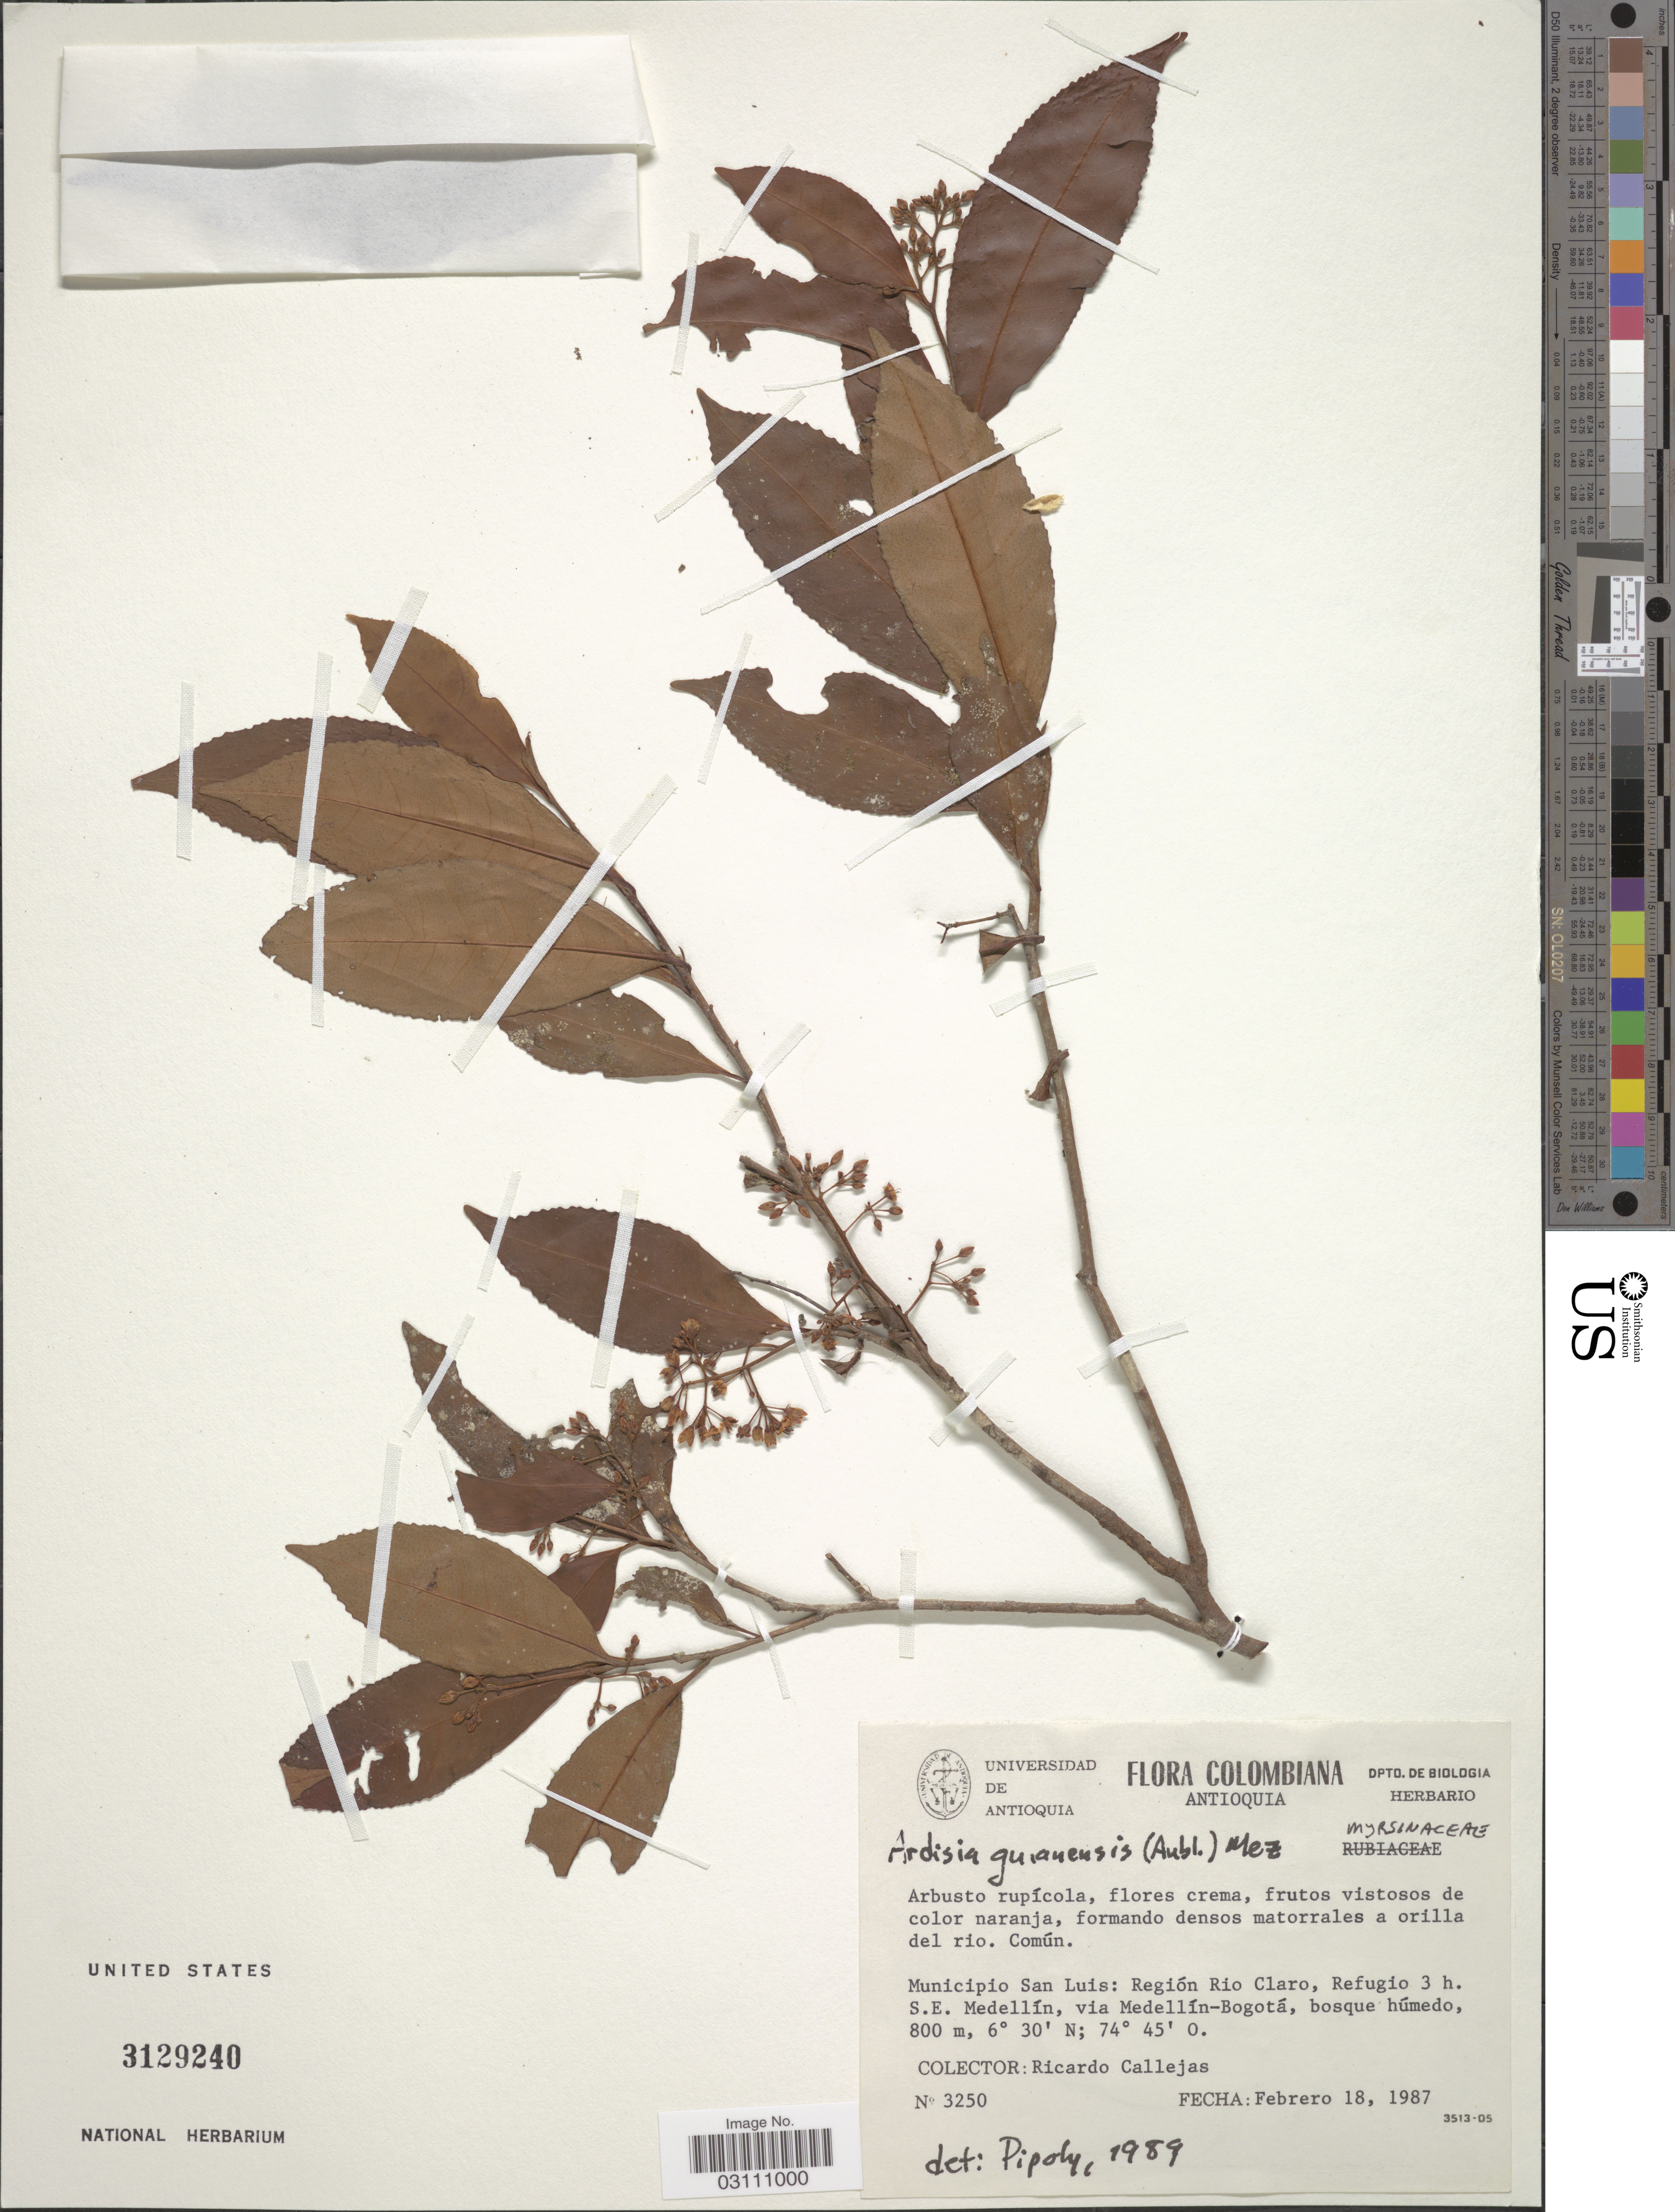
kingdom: Plantae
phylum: Tracheophyta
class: Magnoliopsida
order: Ericales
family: Primulaceae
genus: Ardisia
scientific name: Ardisia guianensis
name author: (Aubl.) Mez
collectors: R. Callejas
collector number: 3250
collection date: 1987-02-18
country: Colombia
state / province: Antioquia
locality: Municipio San Luis: Región Rio Claro, Refugio 3 h. S. E. Medellín, via Medellín-Bogotá.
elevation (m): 800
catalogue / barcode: US 3129240